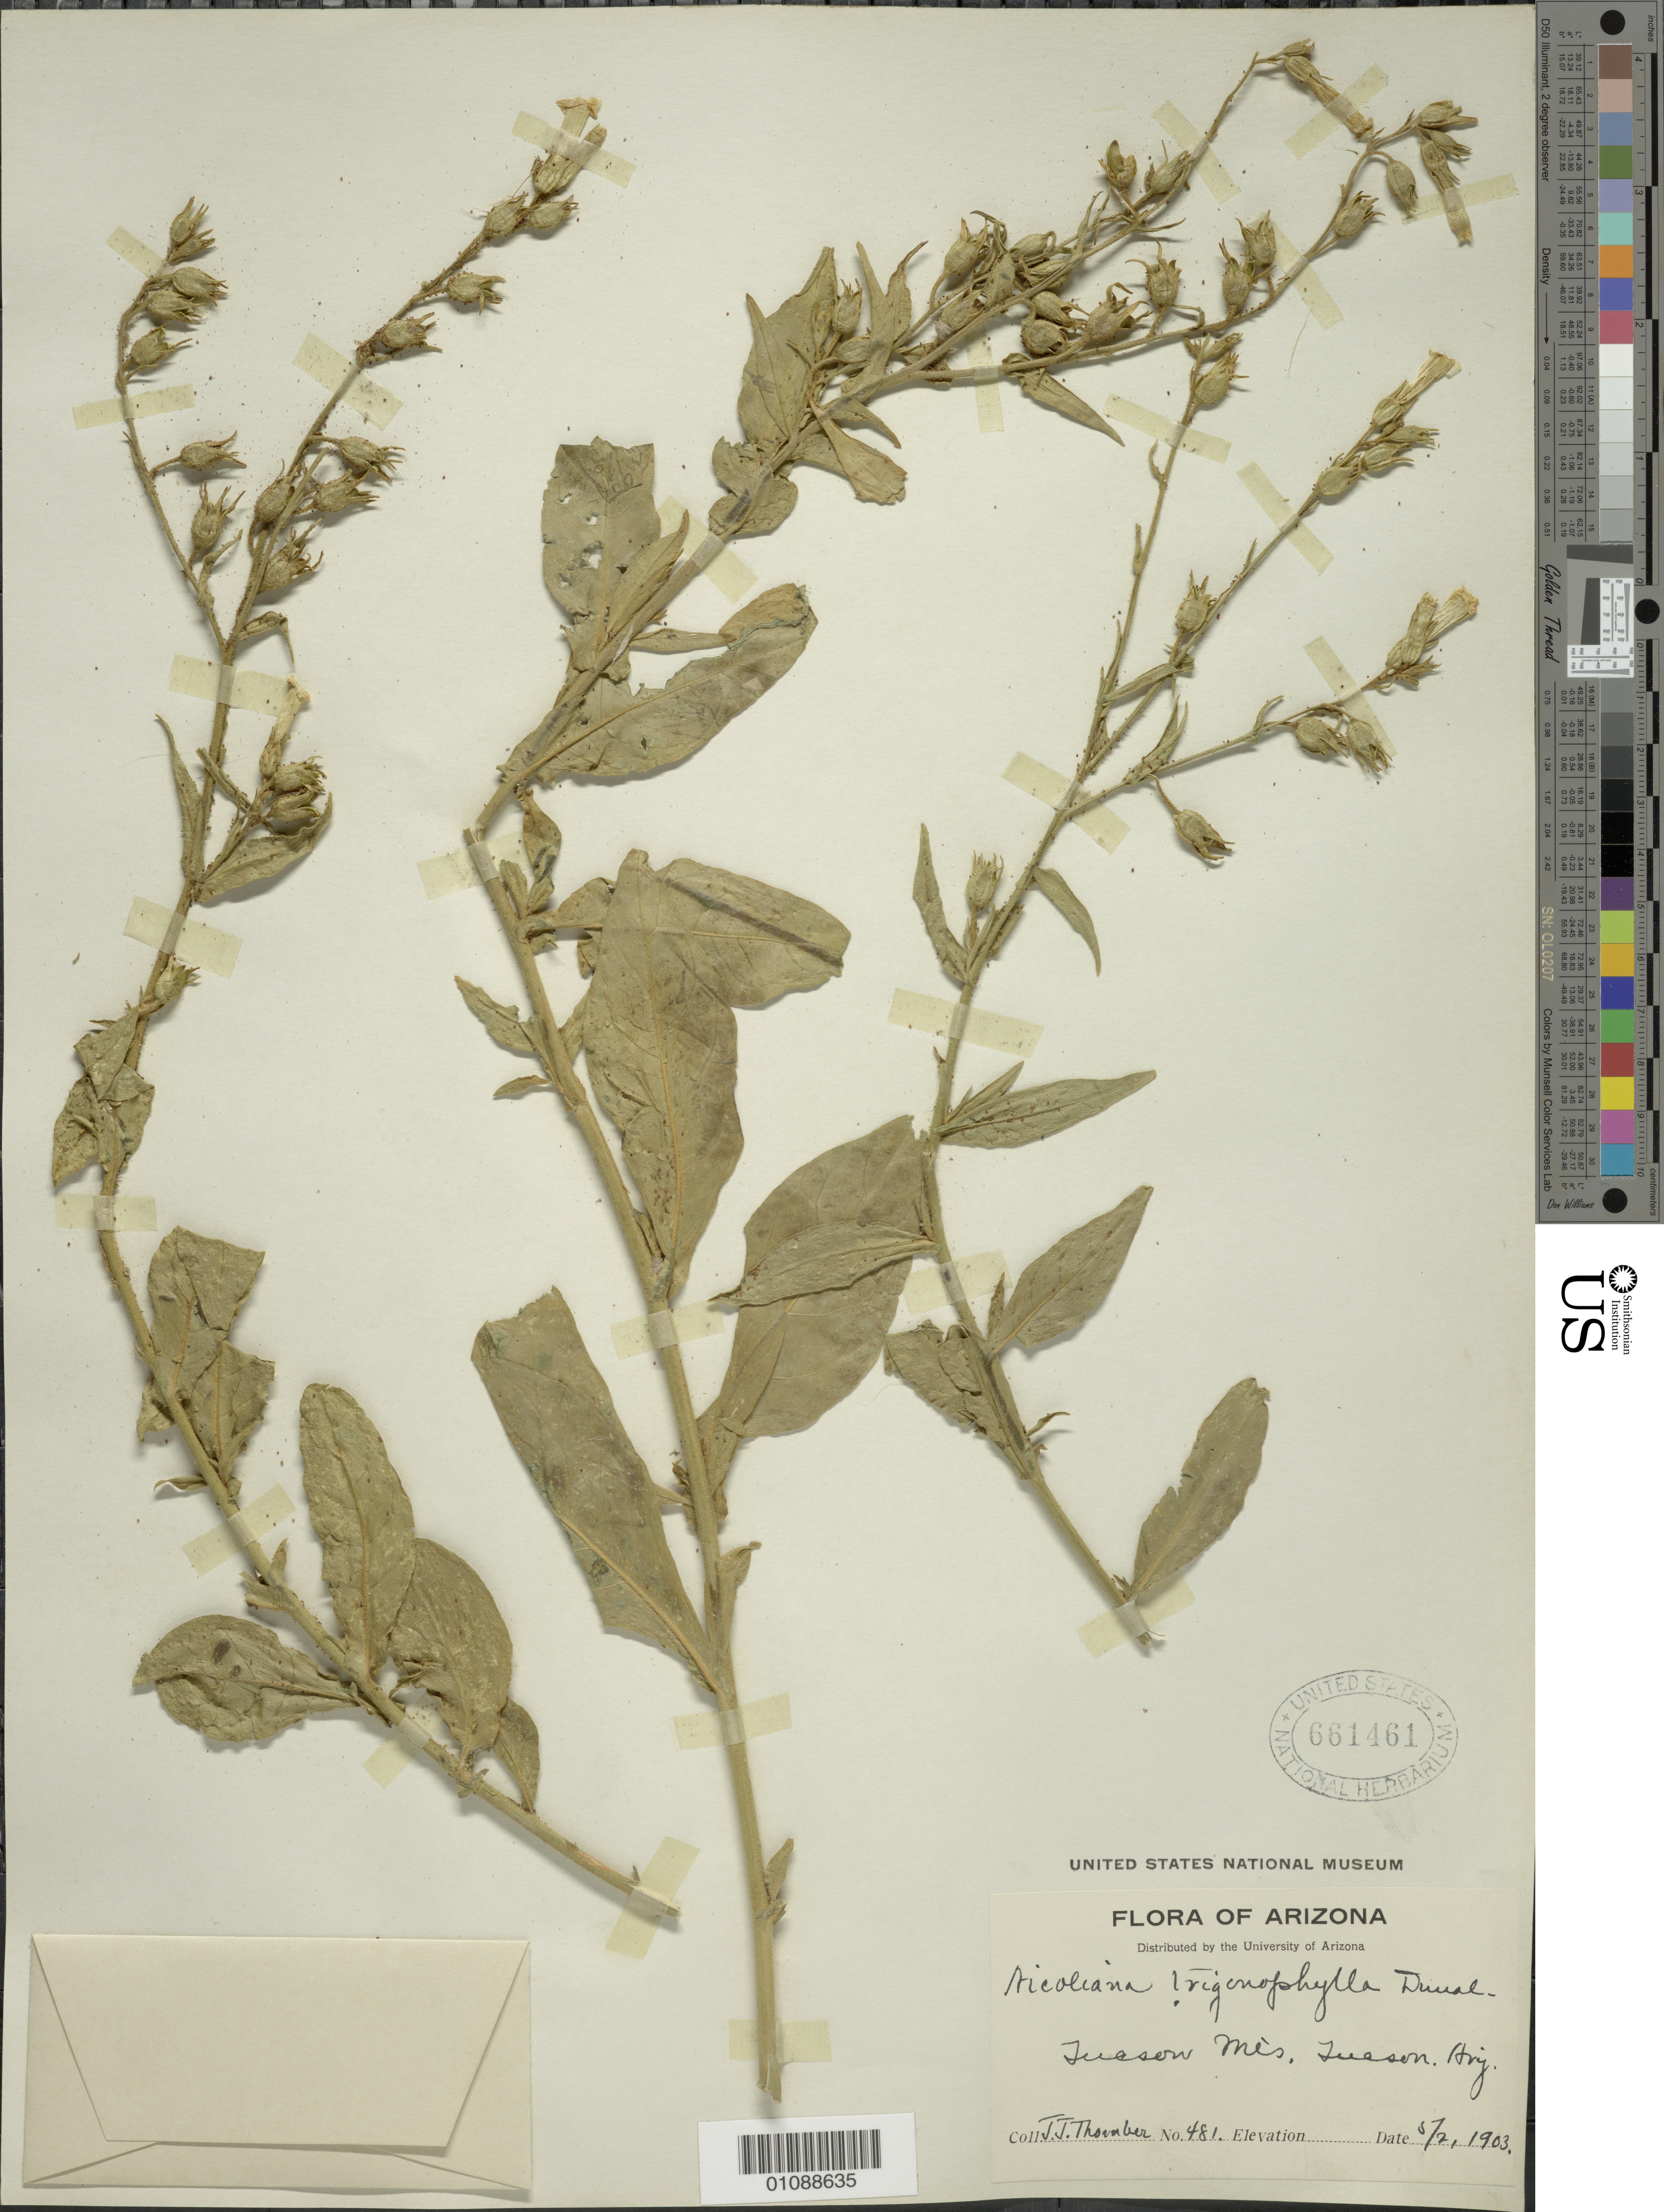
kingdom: Plantae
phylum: Tracheophyta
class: Magnoliopsida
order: Solanales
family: Solanaceae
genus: Nicotiana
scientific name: Nicotiana trigonophylla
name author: Dunal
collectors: J. Thornber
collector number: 481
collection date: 1903-05-02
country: United States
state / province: Arizona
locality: Tucson Mts. Tucson. Ariz.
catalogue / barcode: US 661461